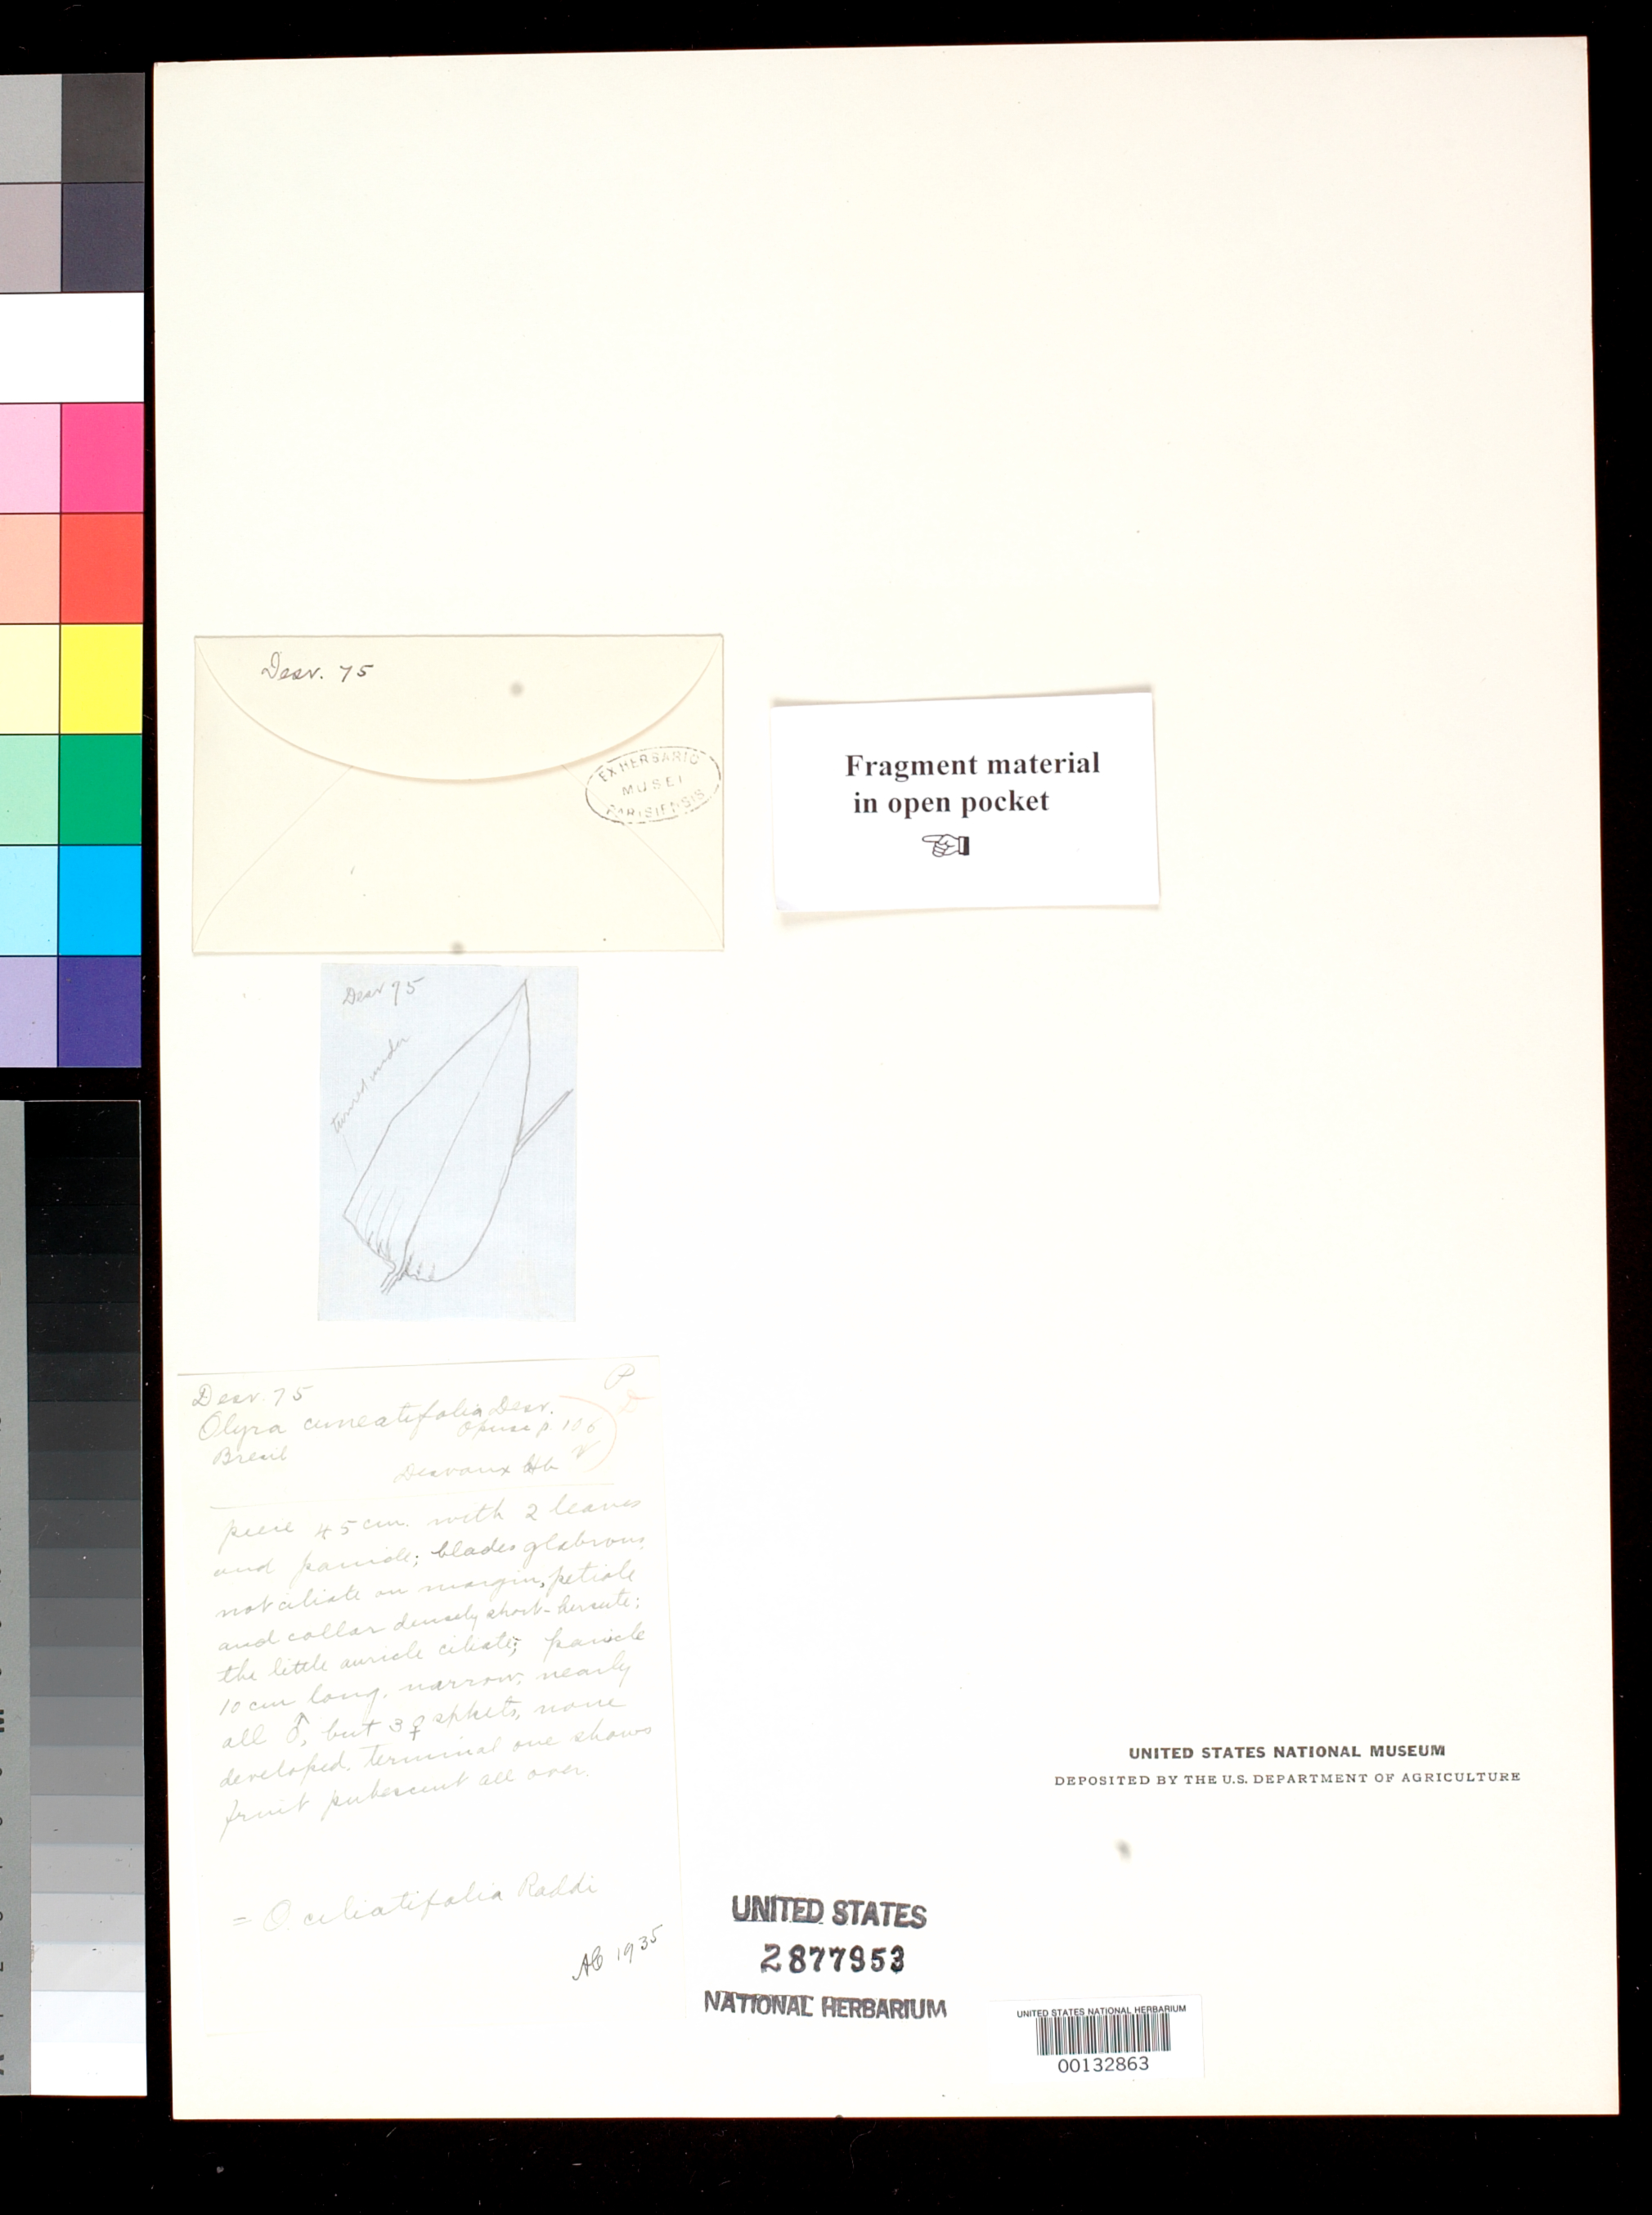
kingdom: Plantae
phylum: Tracheophyta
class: Liliopsida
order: Poales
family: Poaceae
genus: Olyra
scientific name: Olyra cuneatifolia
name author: Desv.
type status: Type Fragment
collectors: ex herb. Desvaux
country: Brazil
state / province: Minas Gerais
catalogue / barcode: US 2877953